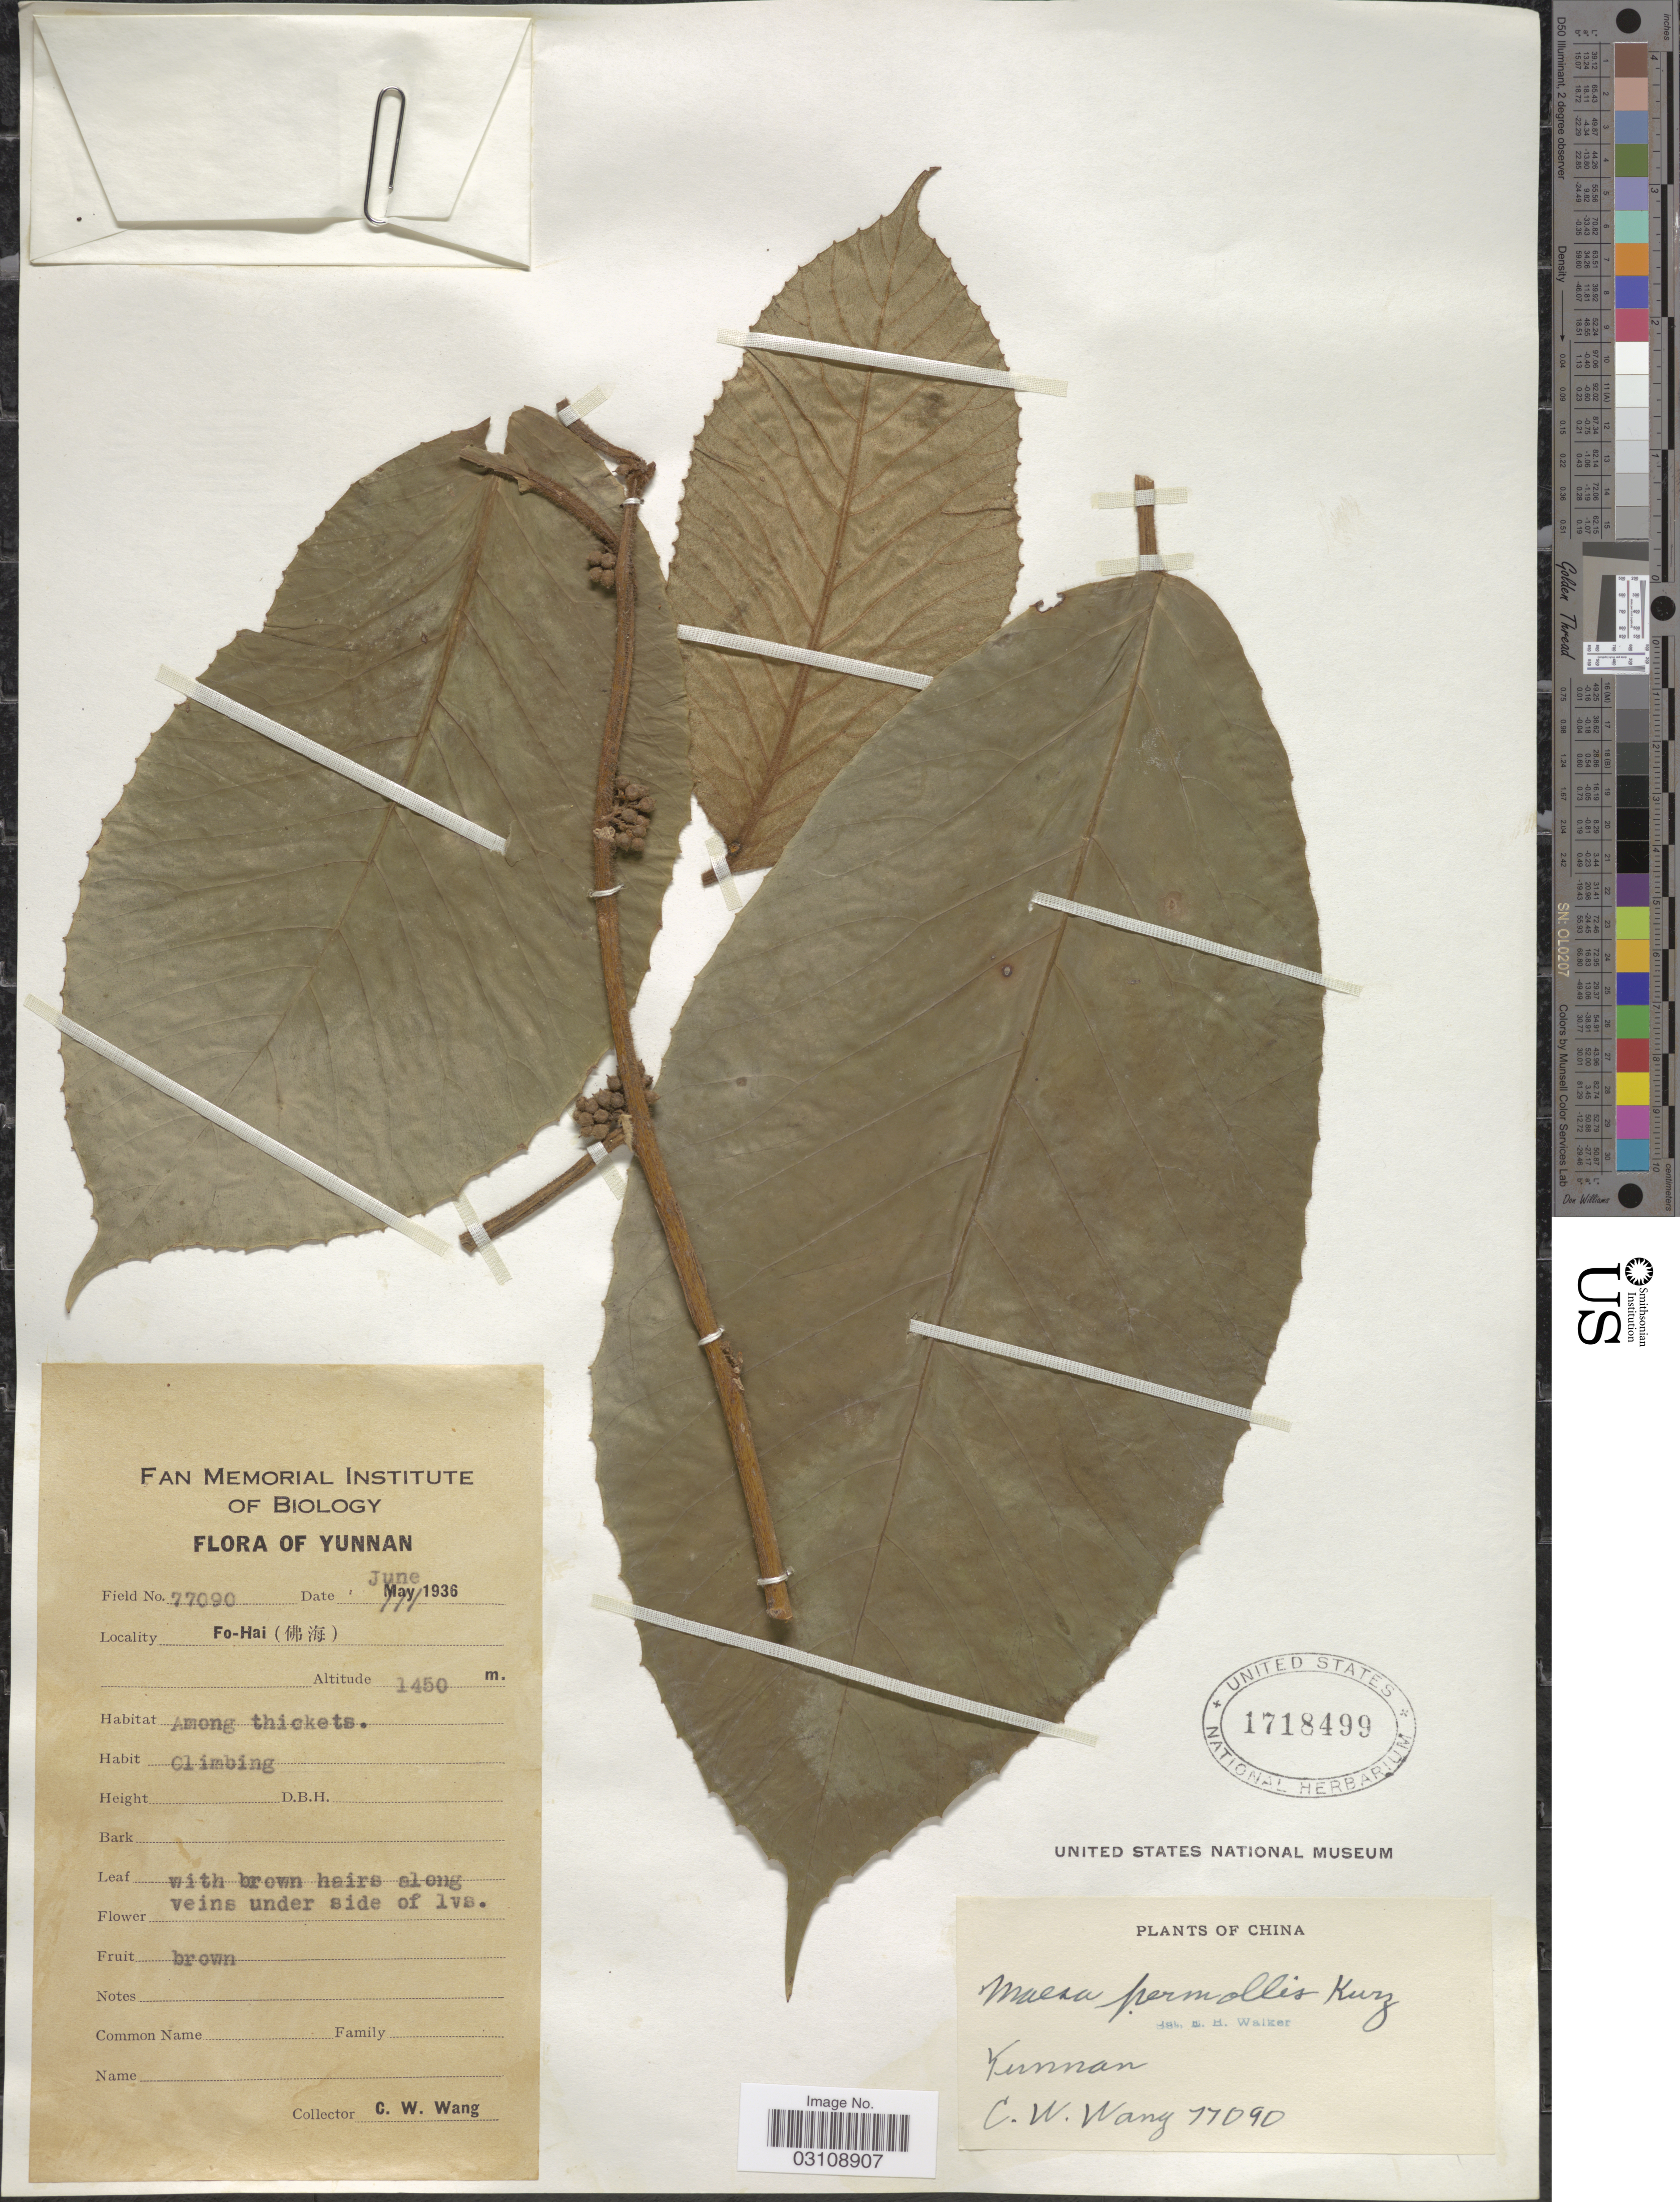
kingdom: Plantae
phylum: Tracheophyta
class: Magnoliopsida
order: Ericales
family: Primulaceae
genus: Maesa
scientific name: Maesa sp.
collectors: C. W. Wang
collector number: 77090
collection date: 1936-06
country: China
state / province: Yunnan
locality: Fo-Hai.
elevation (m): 1450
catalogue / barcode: US 1718499